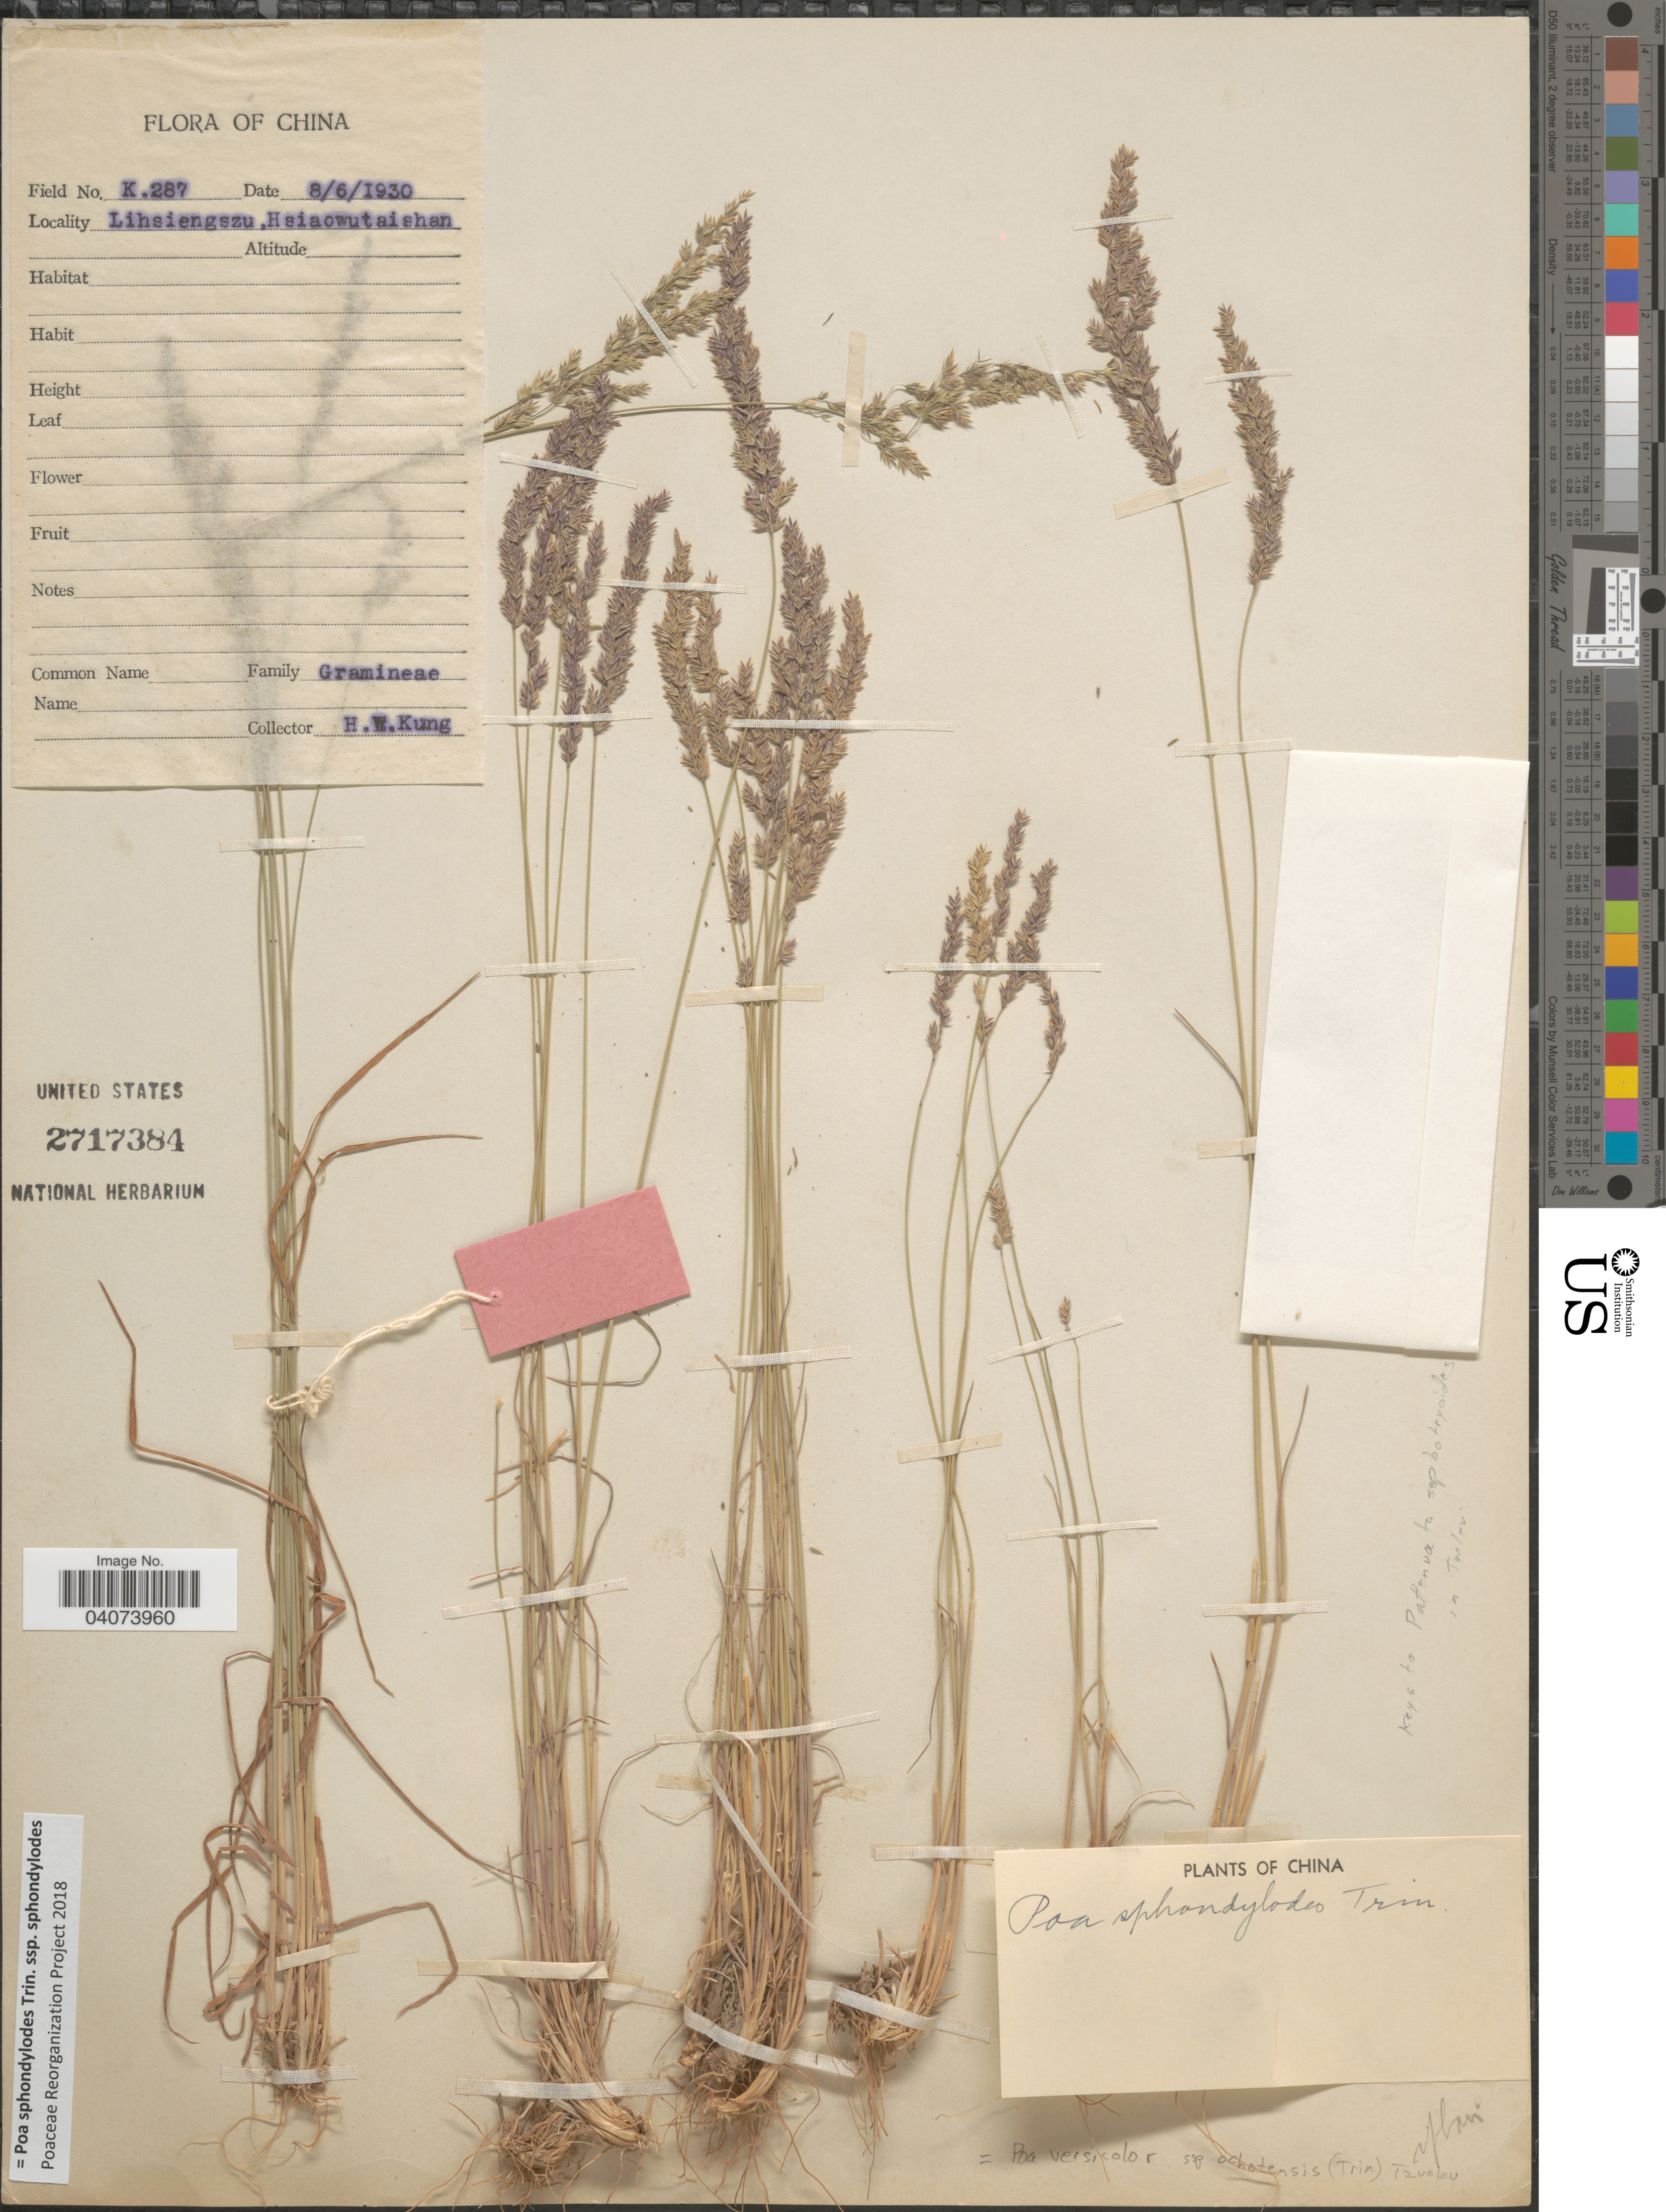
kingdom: Plantae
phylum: Tracheophyta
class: Liliopsida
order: Poales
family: Poaceae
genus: Poa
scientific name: Poa sphondylodes subsp. sphondylodes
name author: Trin.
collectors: H. Kung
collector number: K.287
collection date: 1930-06-08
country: China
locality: Lihsiengszu, Hsiaowutaishan.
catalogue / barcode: US 2717384